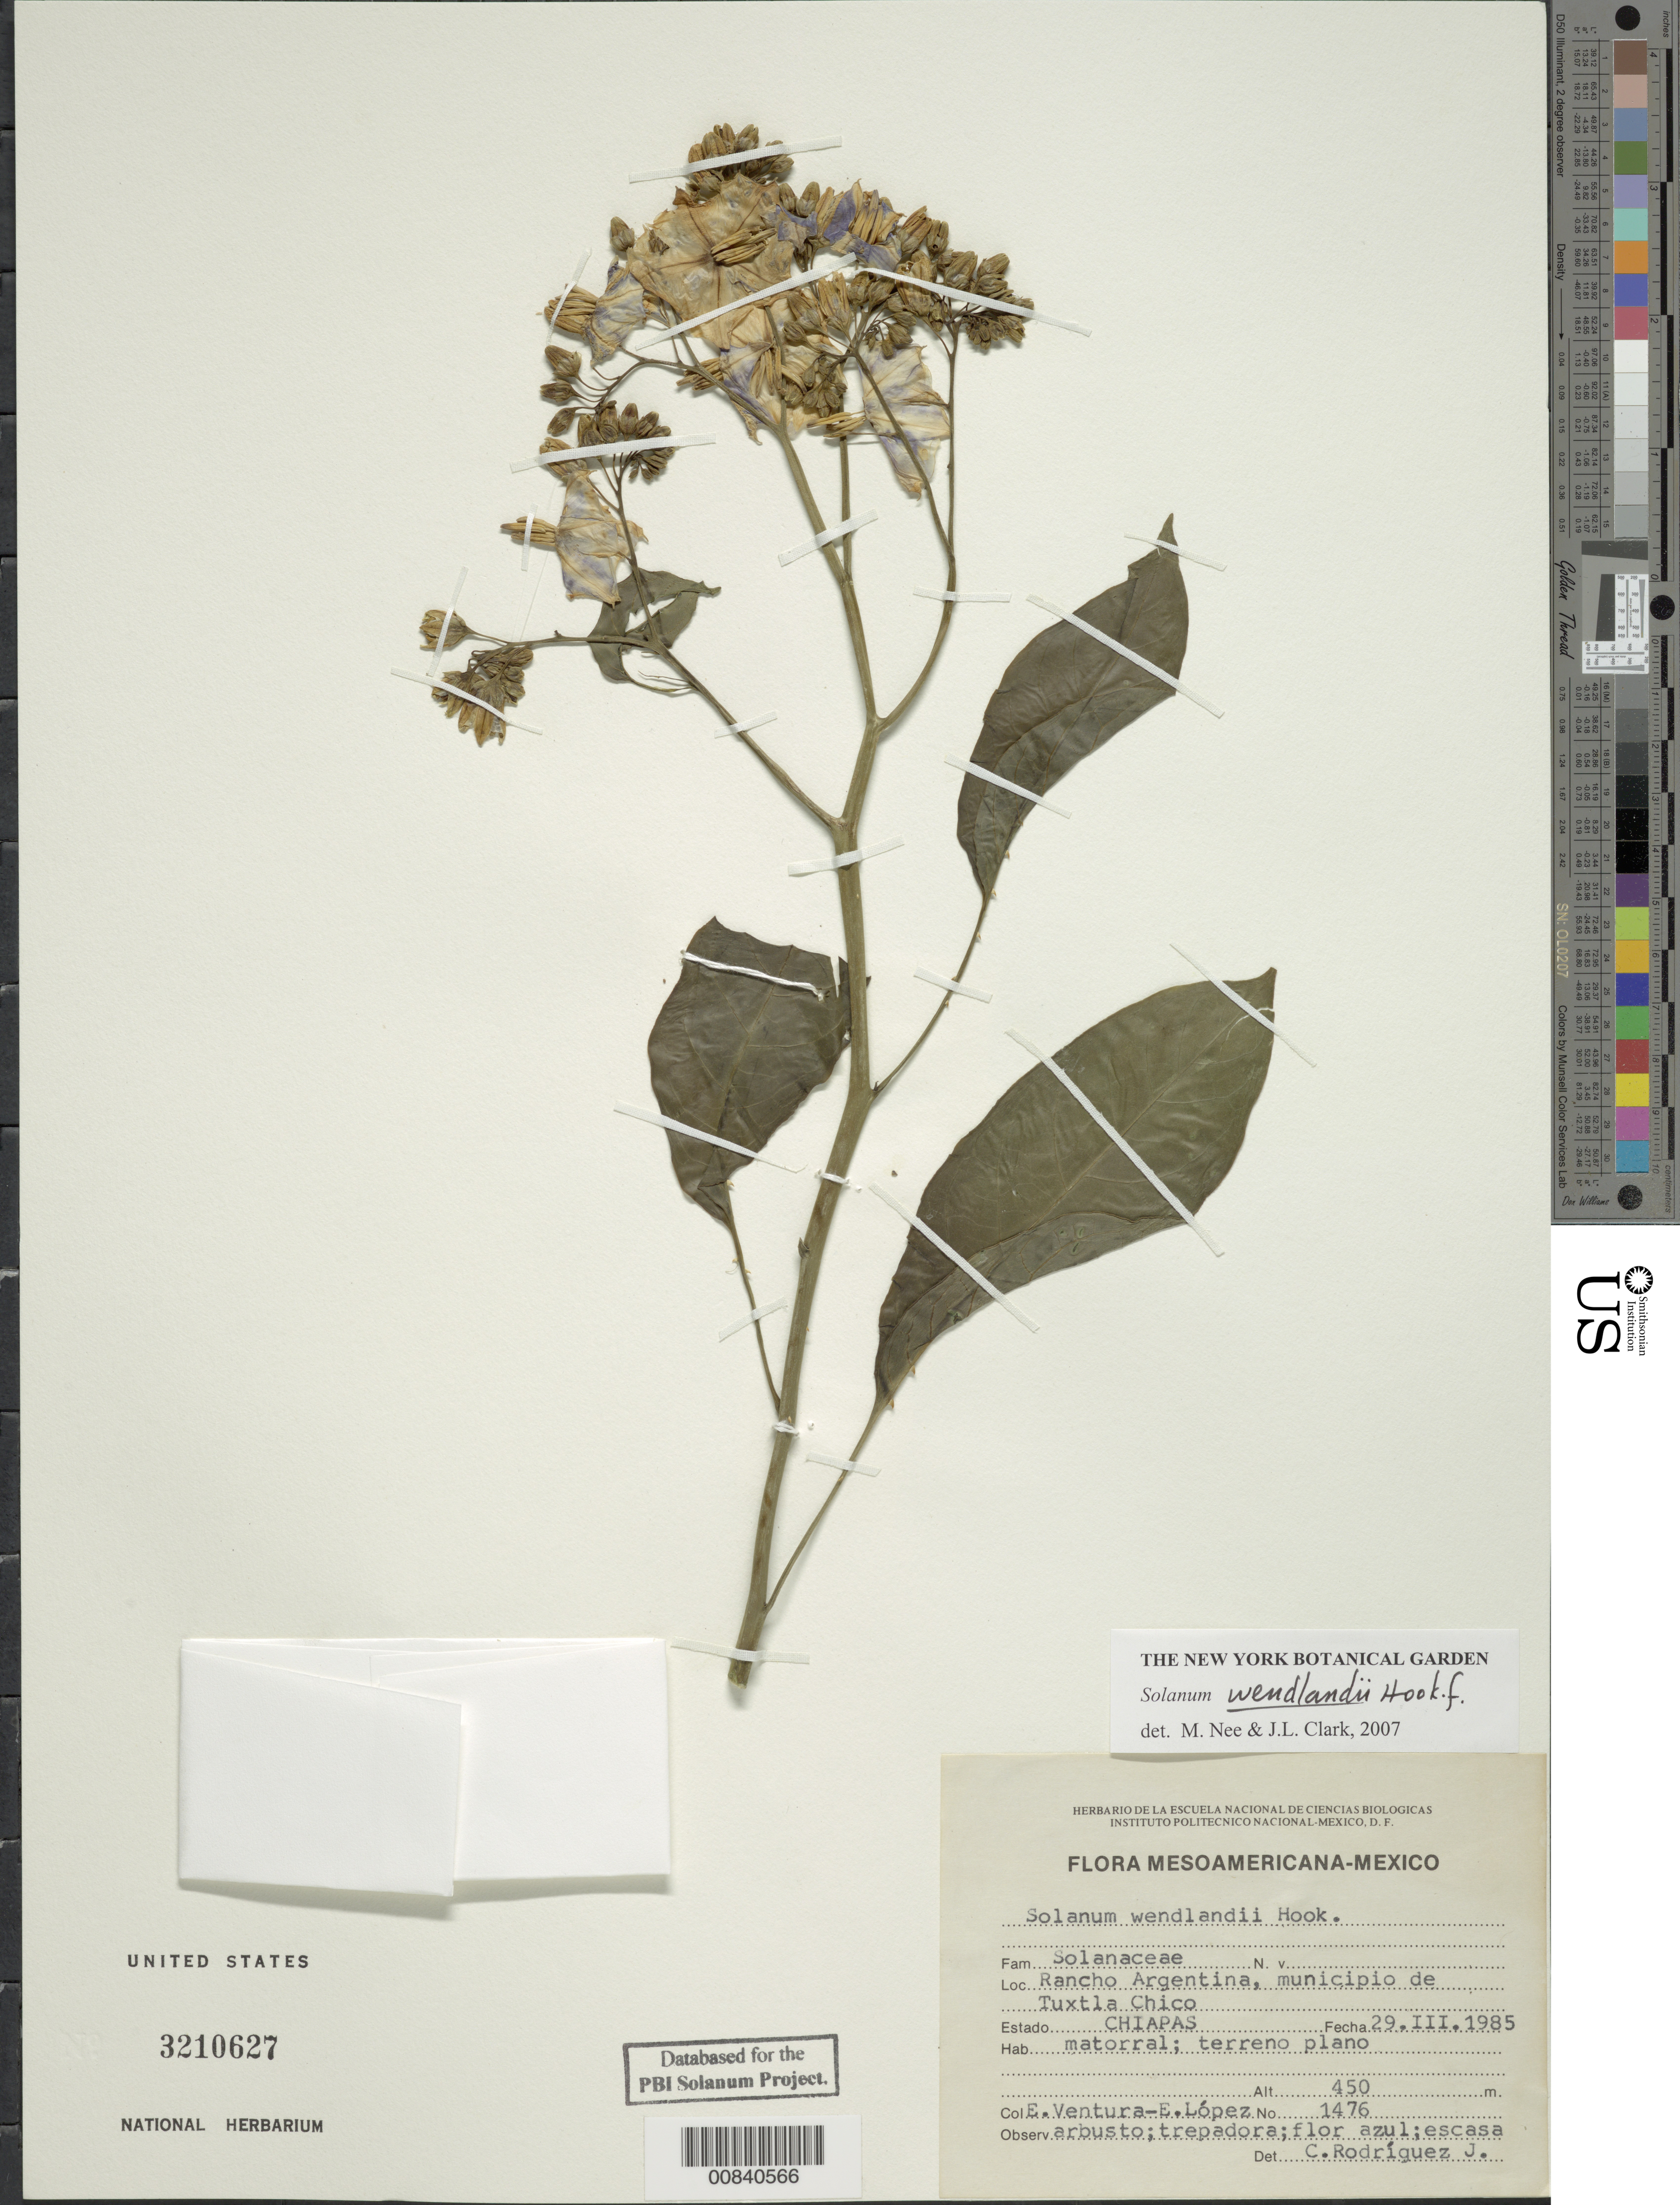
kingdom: Plantae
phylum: Tracheophyta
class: Magnoliopsida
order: Solanales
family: Solanaceae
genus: Solanum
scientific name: Solanum wendlandii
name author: Hook. f.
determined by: Clark, J. L., (SEL), The Marie Selby Botanical Garden (UNITED STATES)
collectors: E. Ventura & E. López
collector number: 1476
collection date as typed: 29 Mar 1985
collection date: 1985-03-29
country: Mexico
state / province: Chiapas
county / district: Tuxtla Chico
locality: Rancho Argentina, Municipio de Tuxtla Chico.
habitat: matorral; terreno plano.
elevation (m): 450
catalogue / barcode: US 3210627